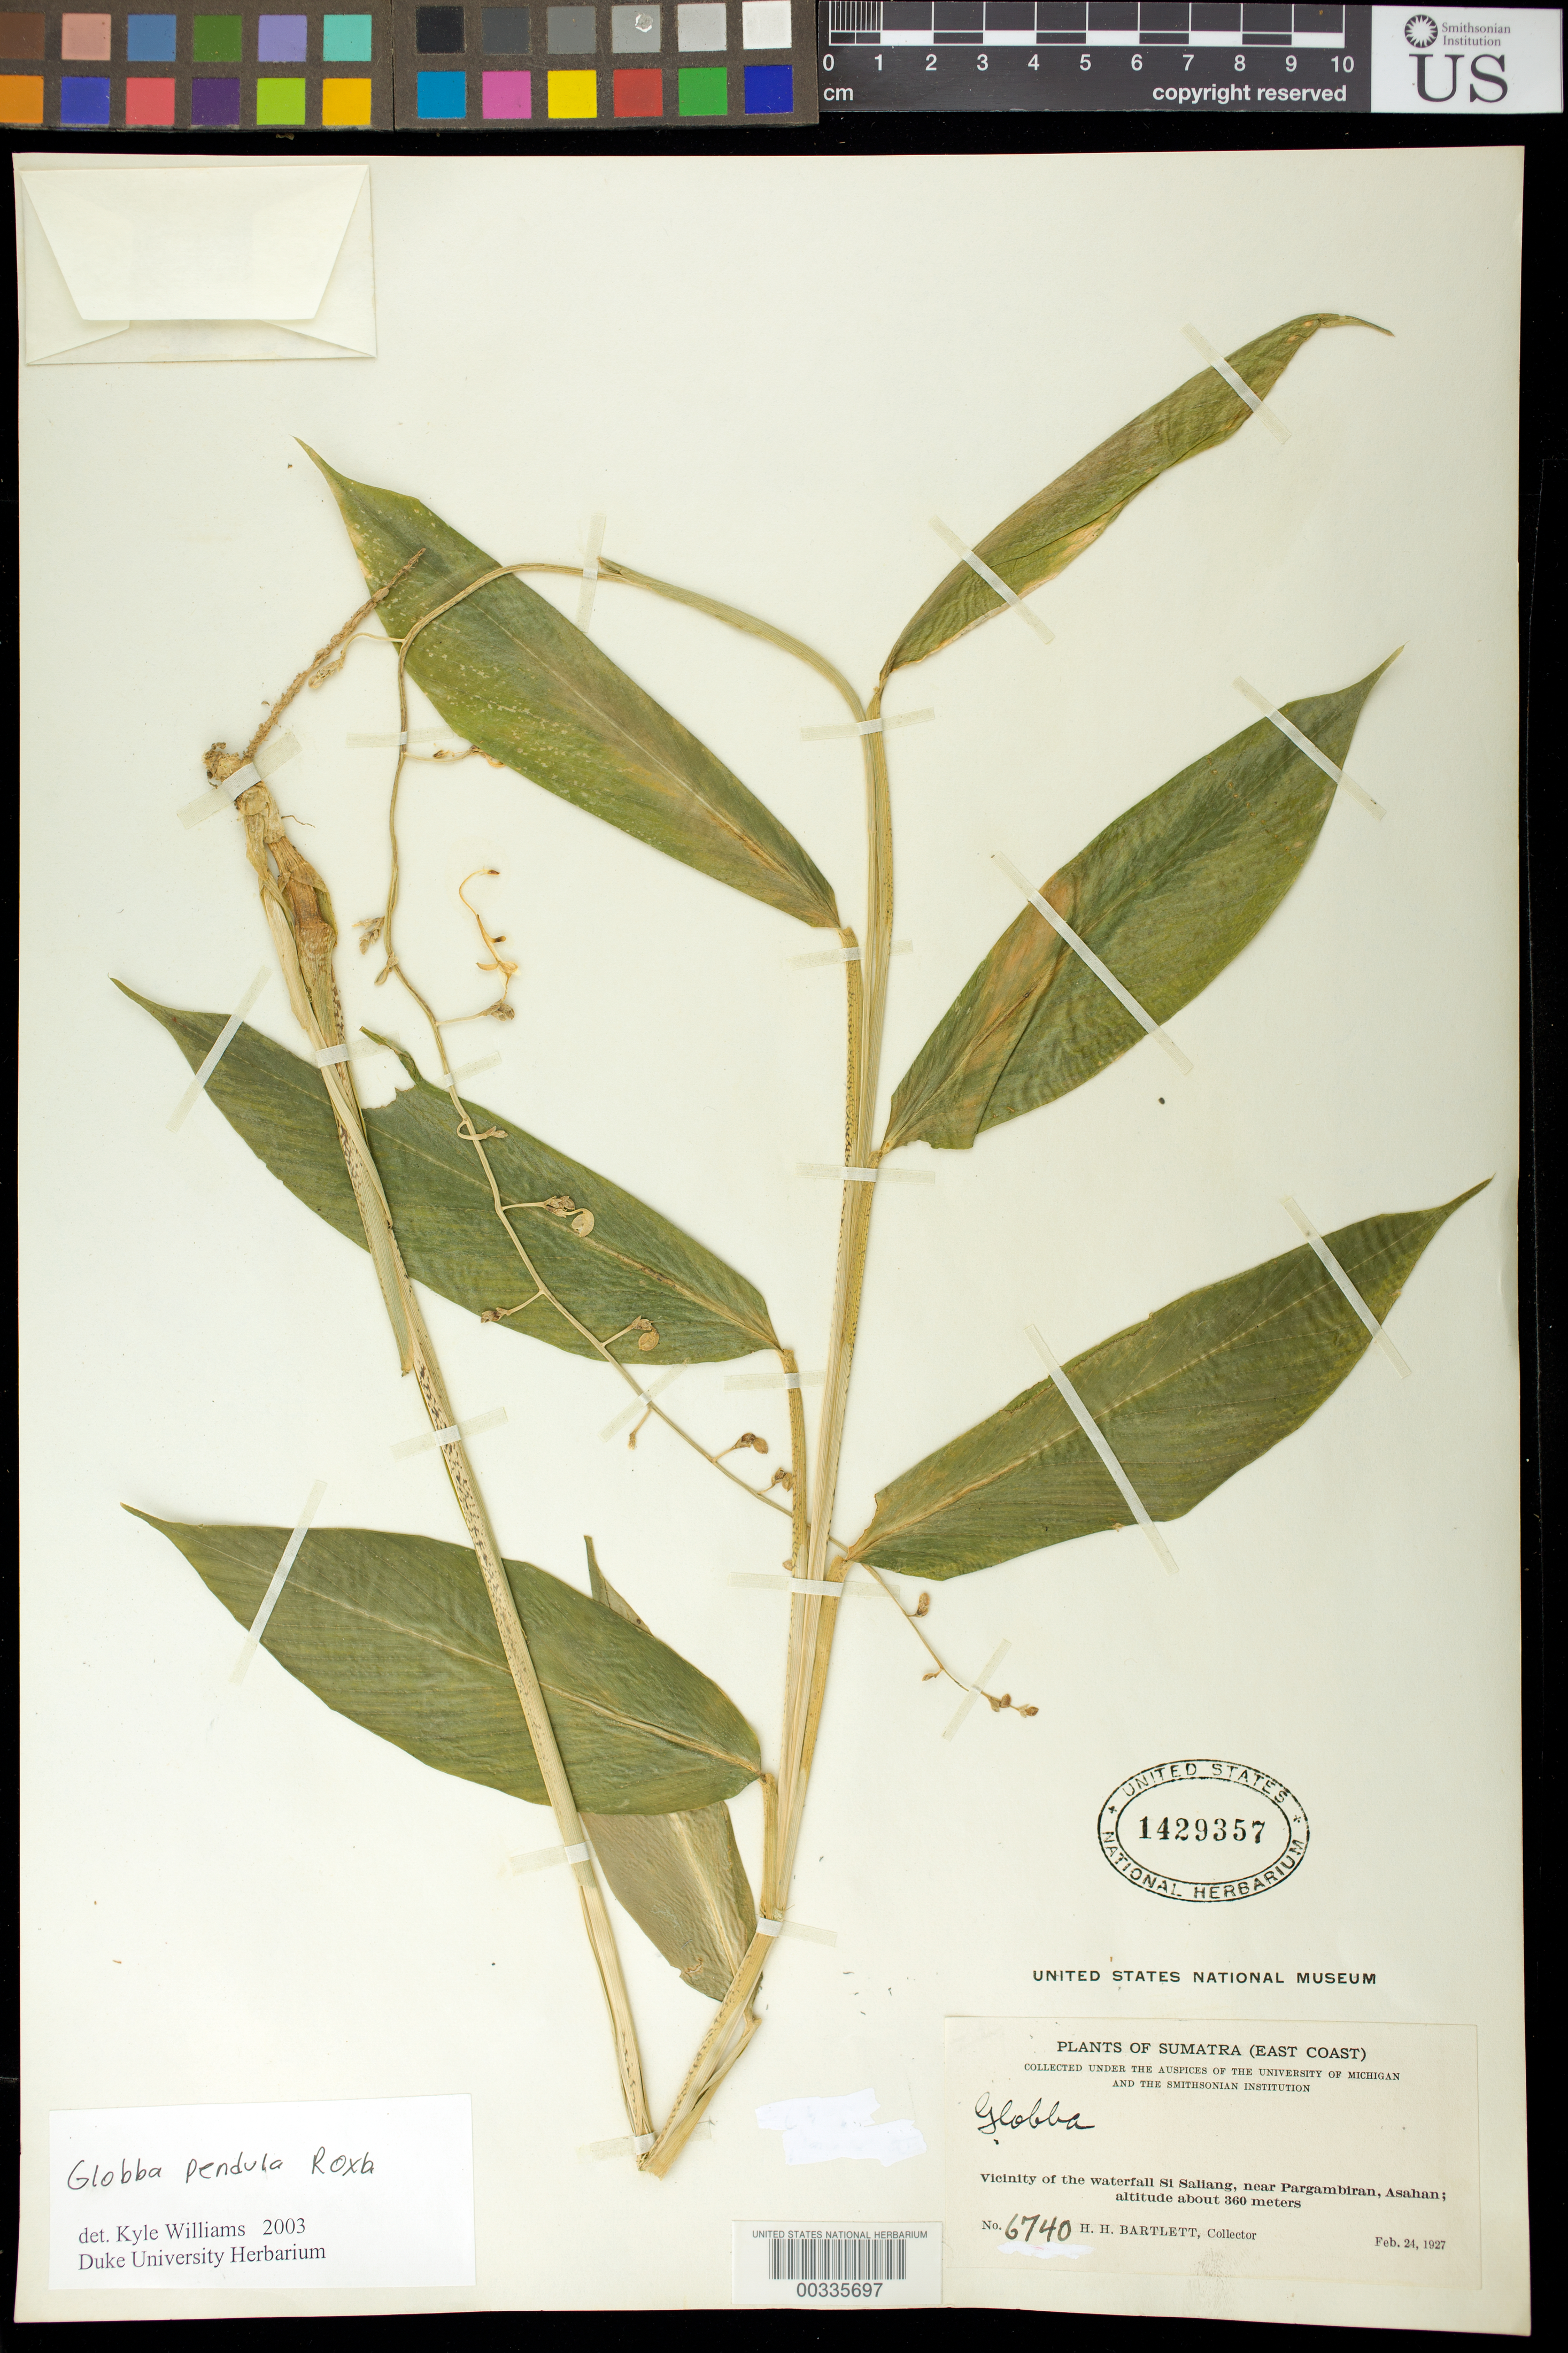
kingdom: Plantae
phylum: Tracheophyta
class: Liliopsida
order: Zingiberales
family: Zingiberaceae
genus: Globba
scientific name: Globba pendula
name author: Roxb.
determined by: Williams, K. J.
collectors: H. H. Bartlett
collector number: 6740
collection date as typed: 24 Feb 1927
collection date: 1927-02-24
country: Indonesia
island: Sumatra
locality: Vicinity of waterfall ss saliang, near pargambiran, asahan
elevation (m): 360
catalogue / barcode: US 1429357